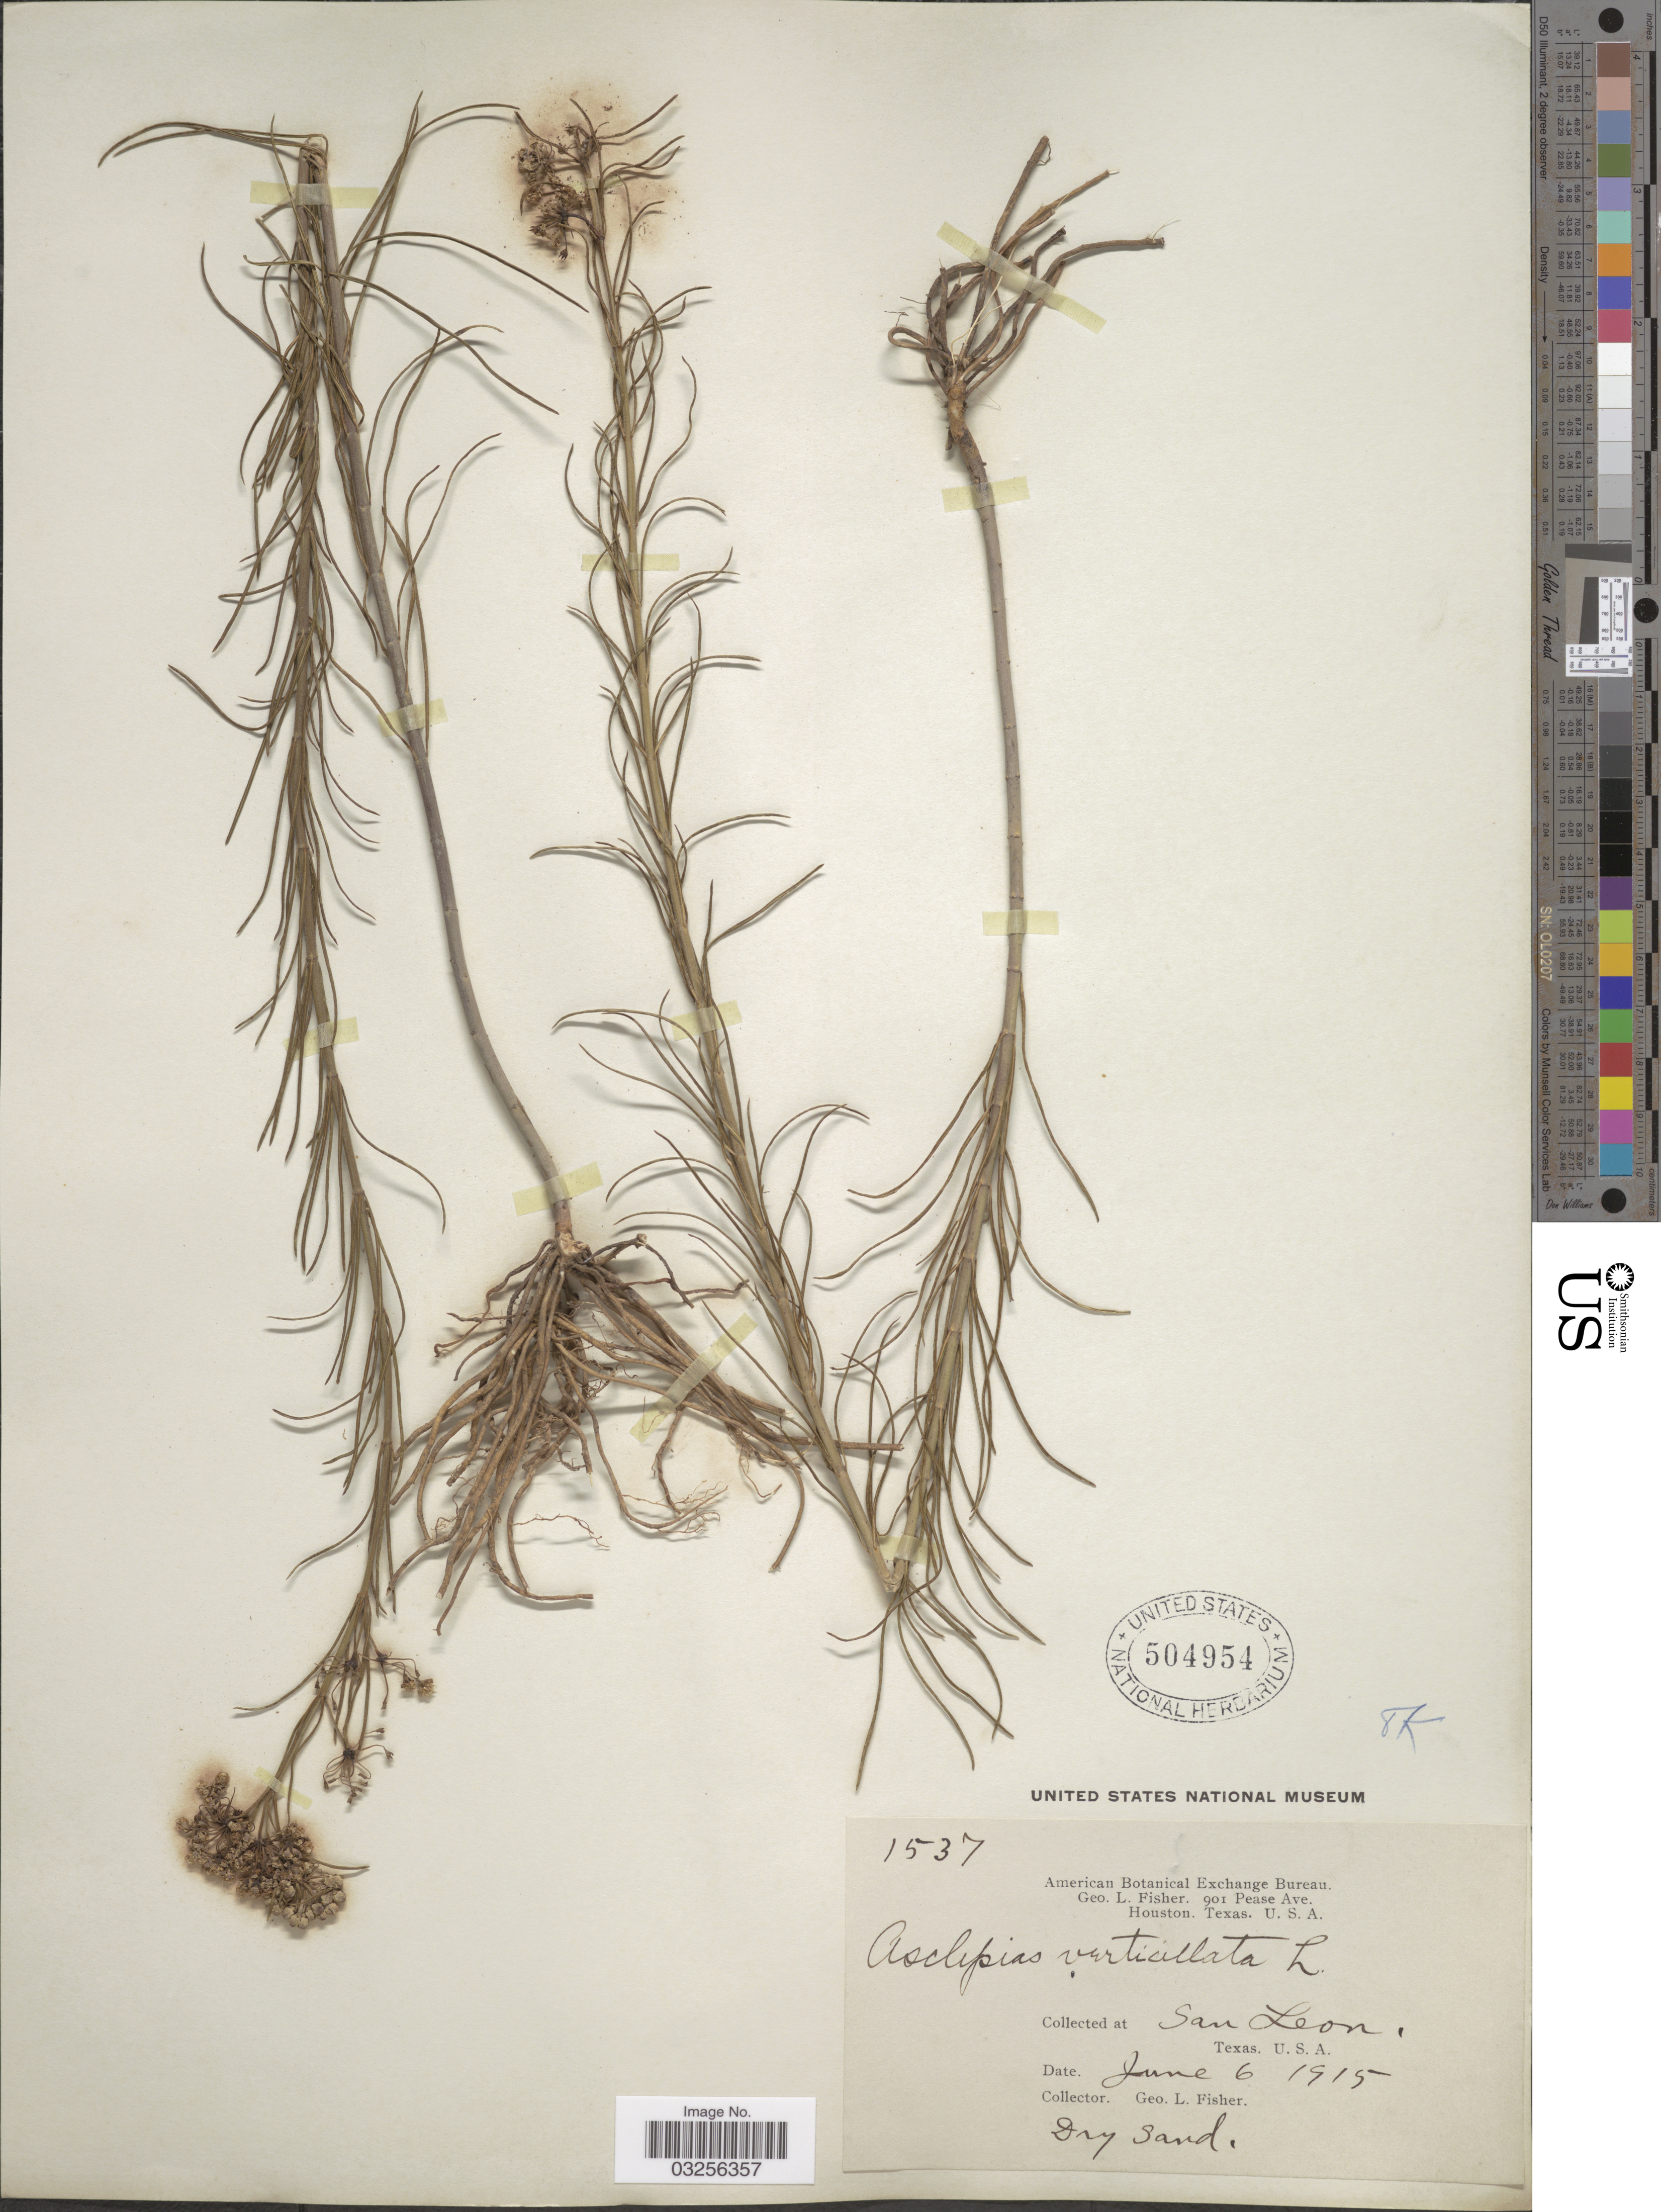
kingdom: Plantae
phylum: Tracheophyta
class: Magnoliopsida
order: Gentianales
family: Apocynaceae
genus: Asclepias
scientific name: Asclepias verticillata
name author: L.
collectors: G. L. Fisher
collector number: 1537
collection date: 1915-06-06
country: United States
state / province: Texas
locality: San Leon.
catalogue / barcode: US 504954